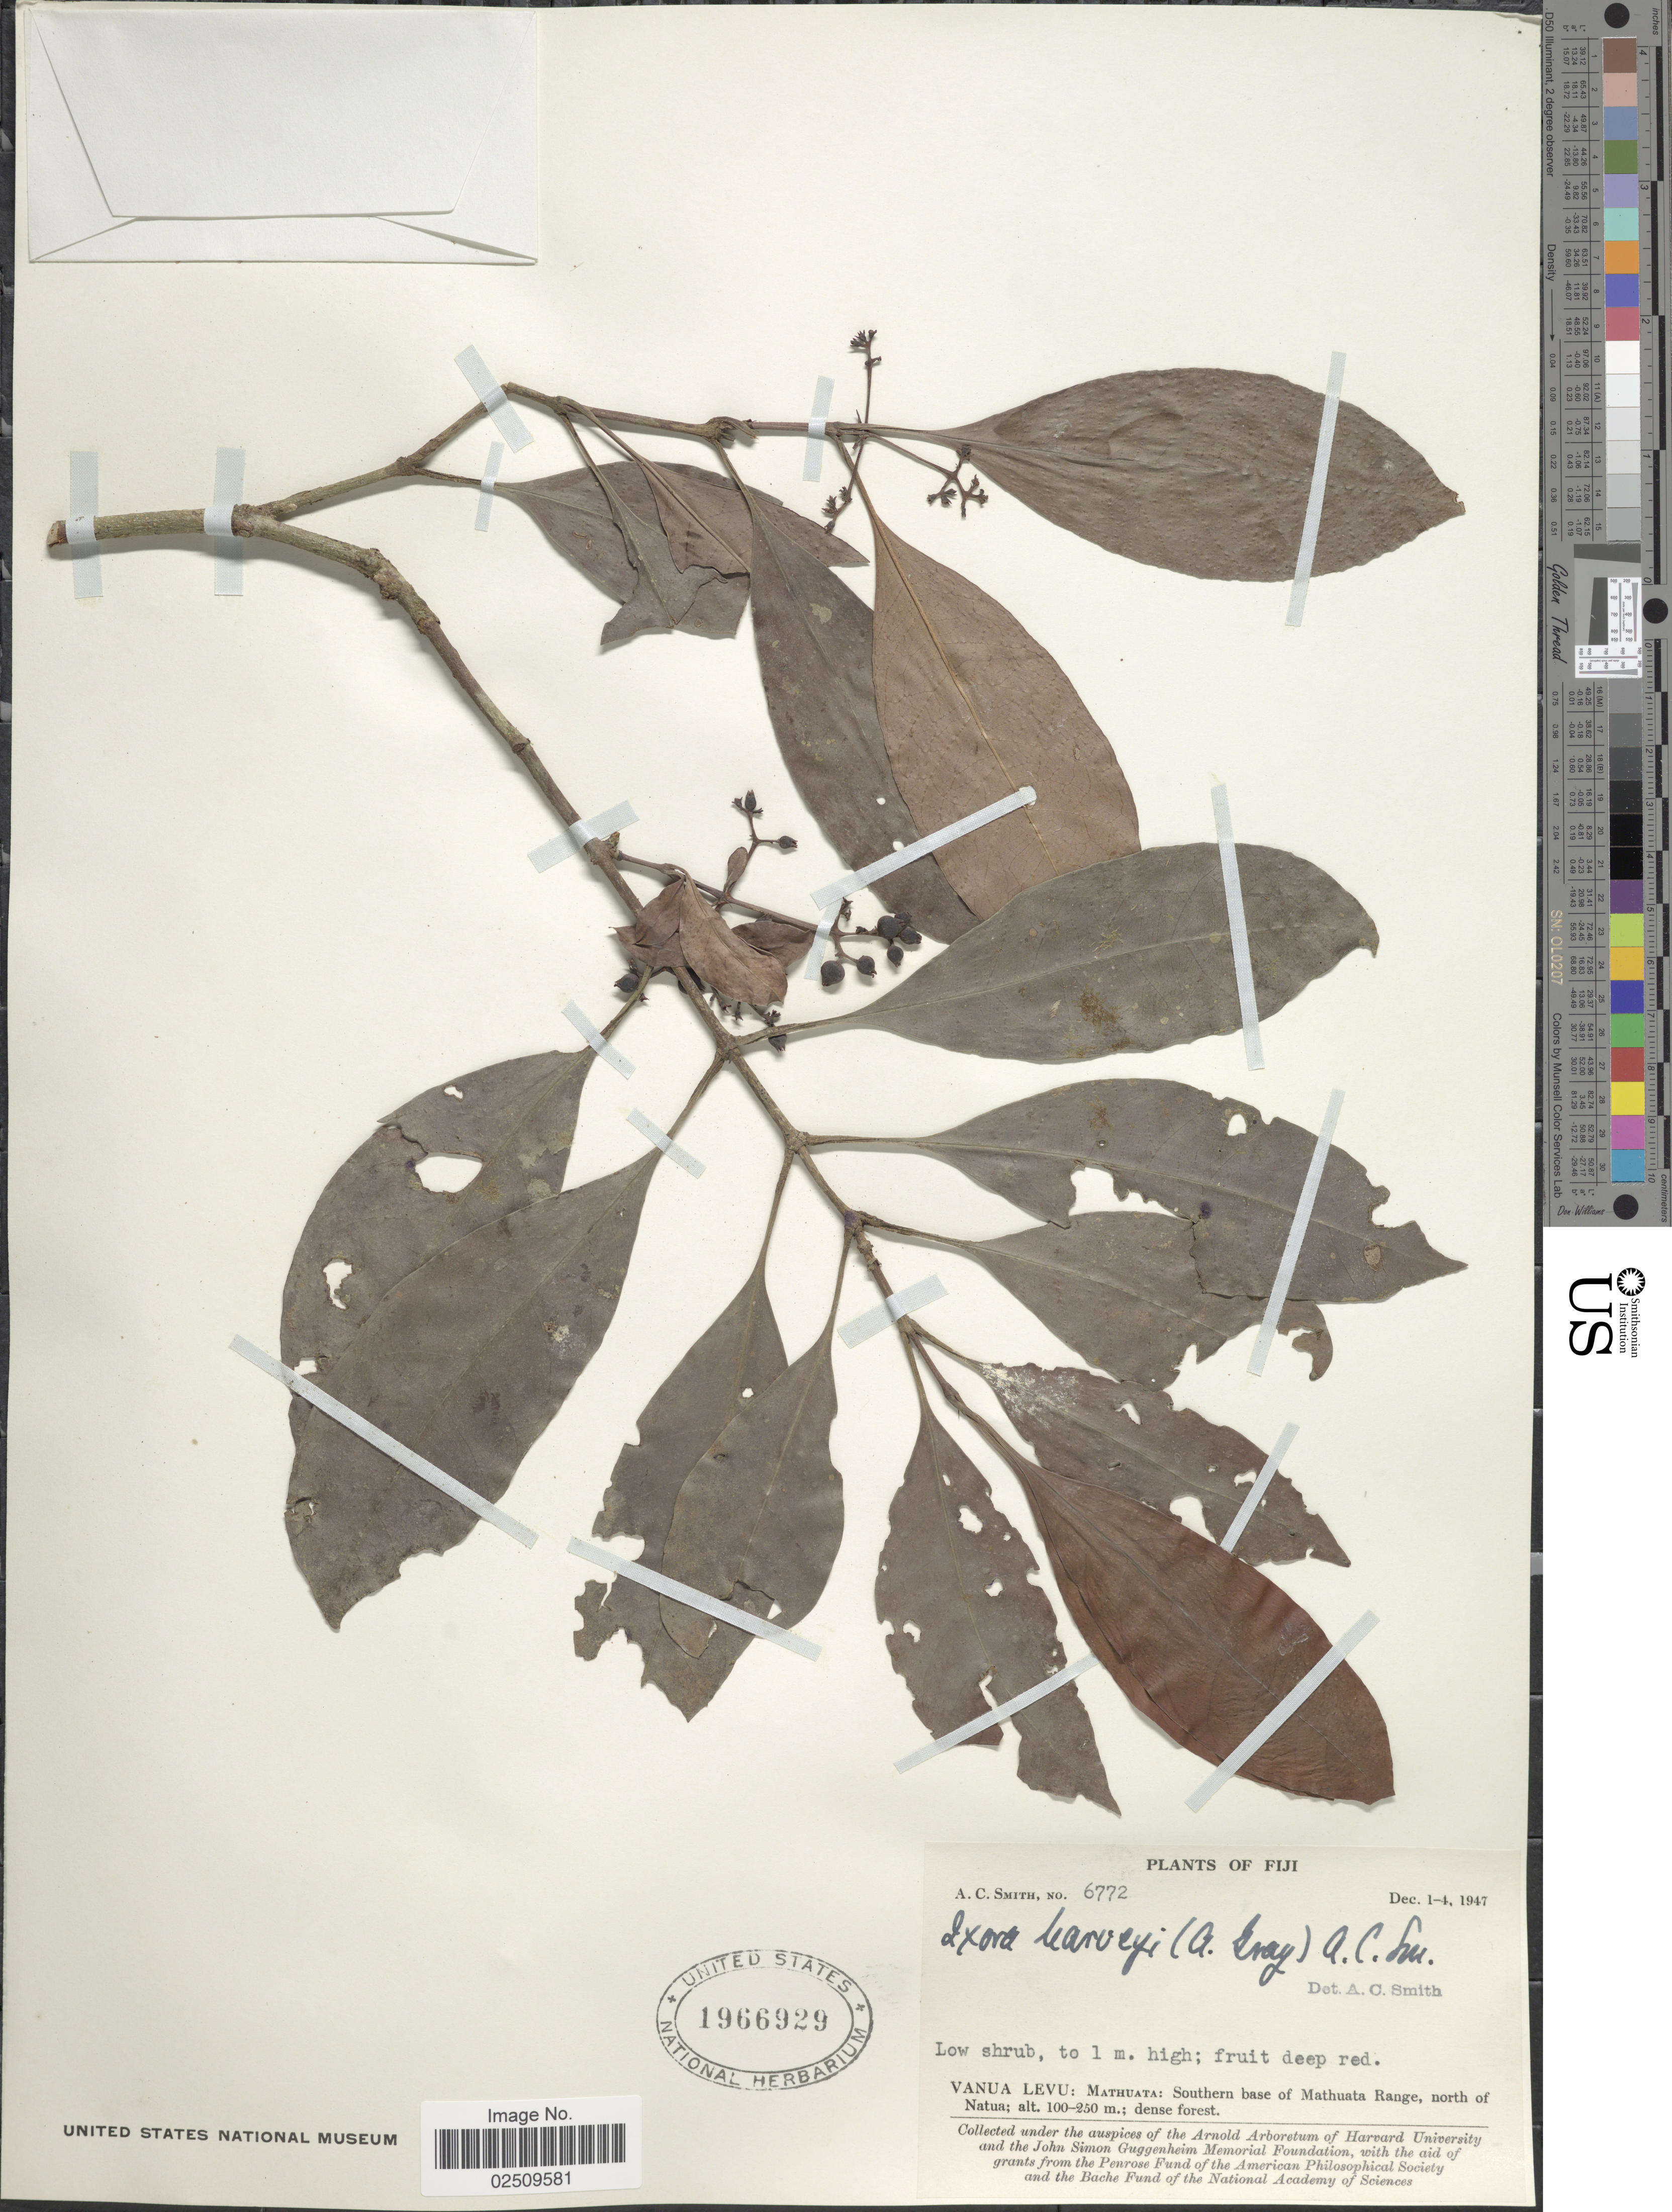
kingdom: Plantae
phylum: Tracheophyta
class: Magnoliopsida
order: Gentianales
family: Rubiaceae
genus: Ixora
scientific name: Ixora harveyi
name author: (A. Gray) A.C. Sm.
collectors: A. C. Smith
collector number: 6772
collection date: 1947-12-01/1947-12-04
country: Fiji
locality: Vanua Levu: Mathuata: Southern base of Mathuata Range, north of Natua; dense forest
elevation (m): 100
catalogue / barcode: US 1966929